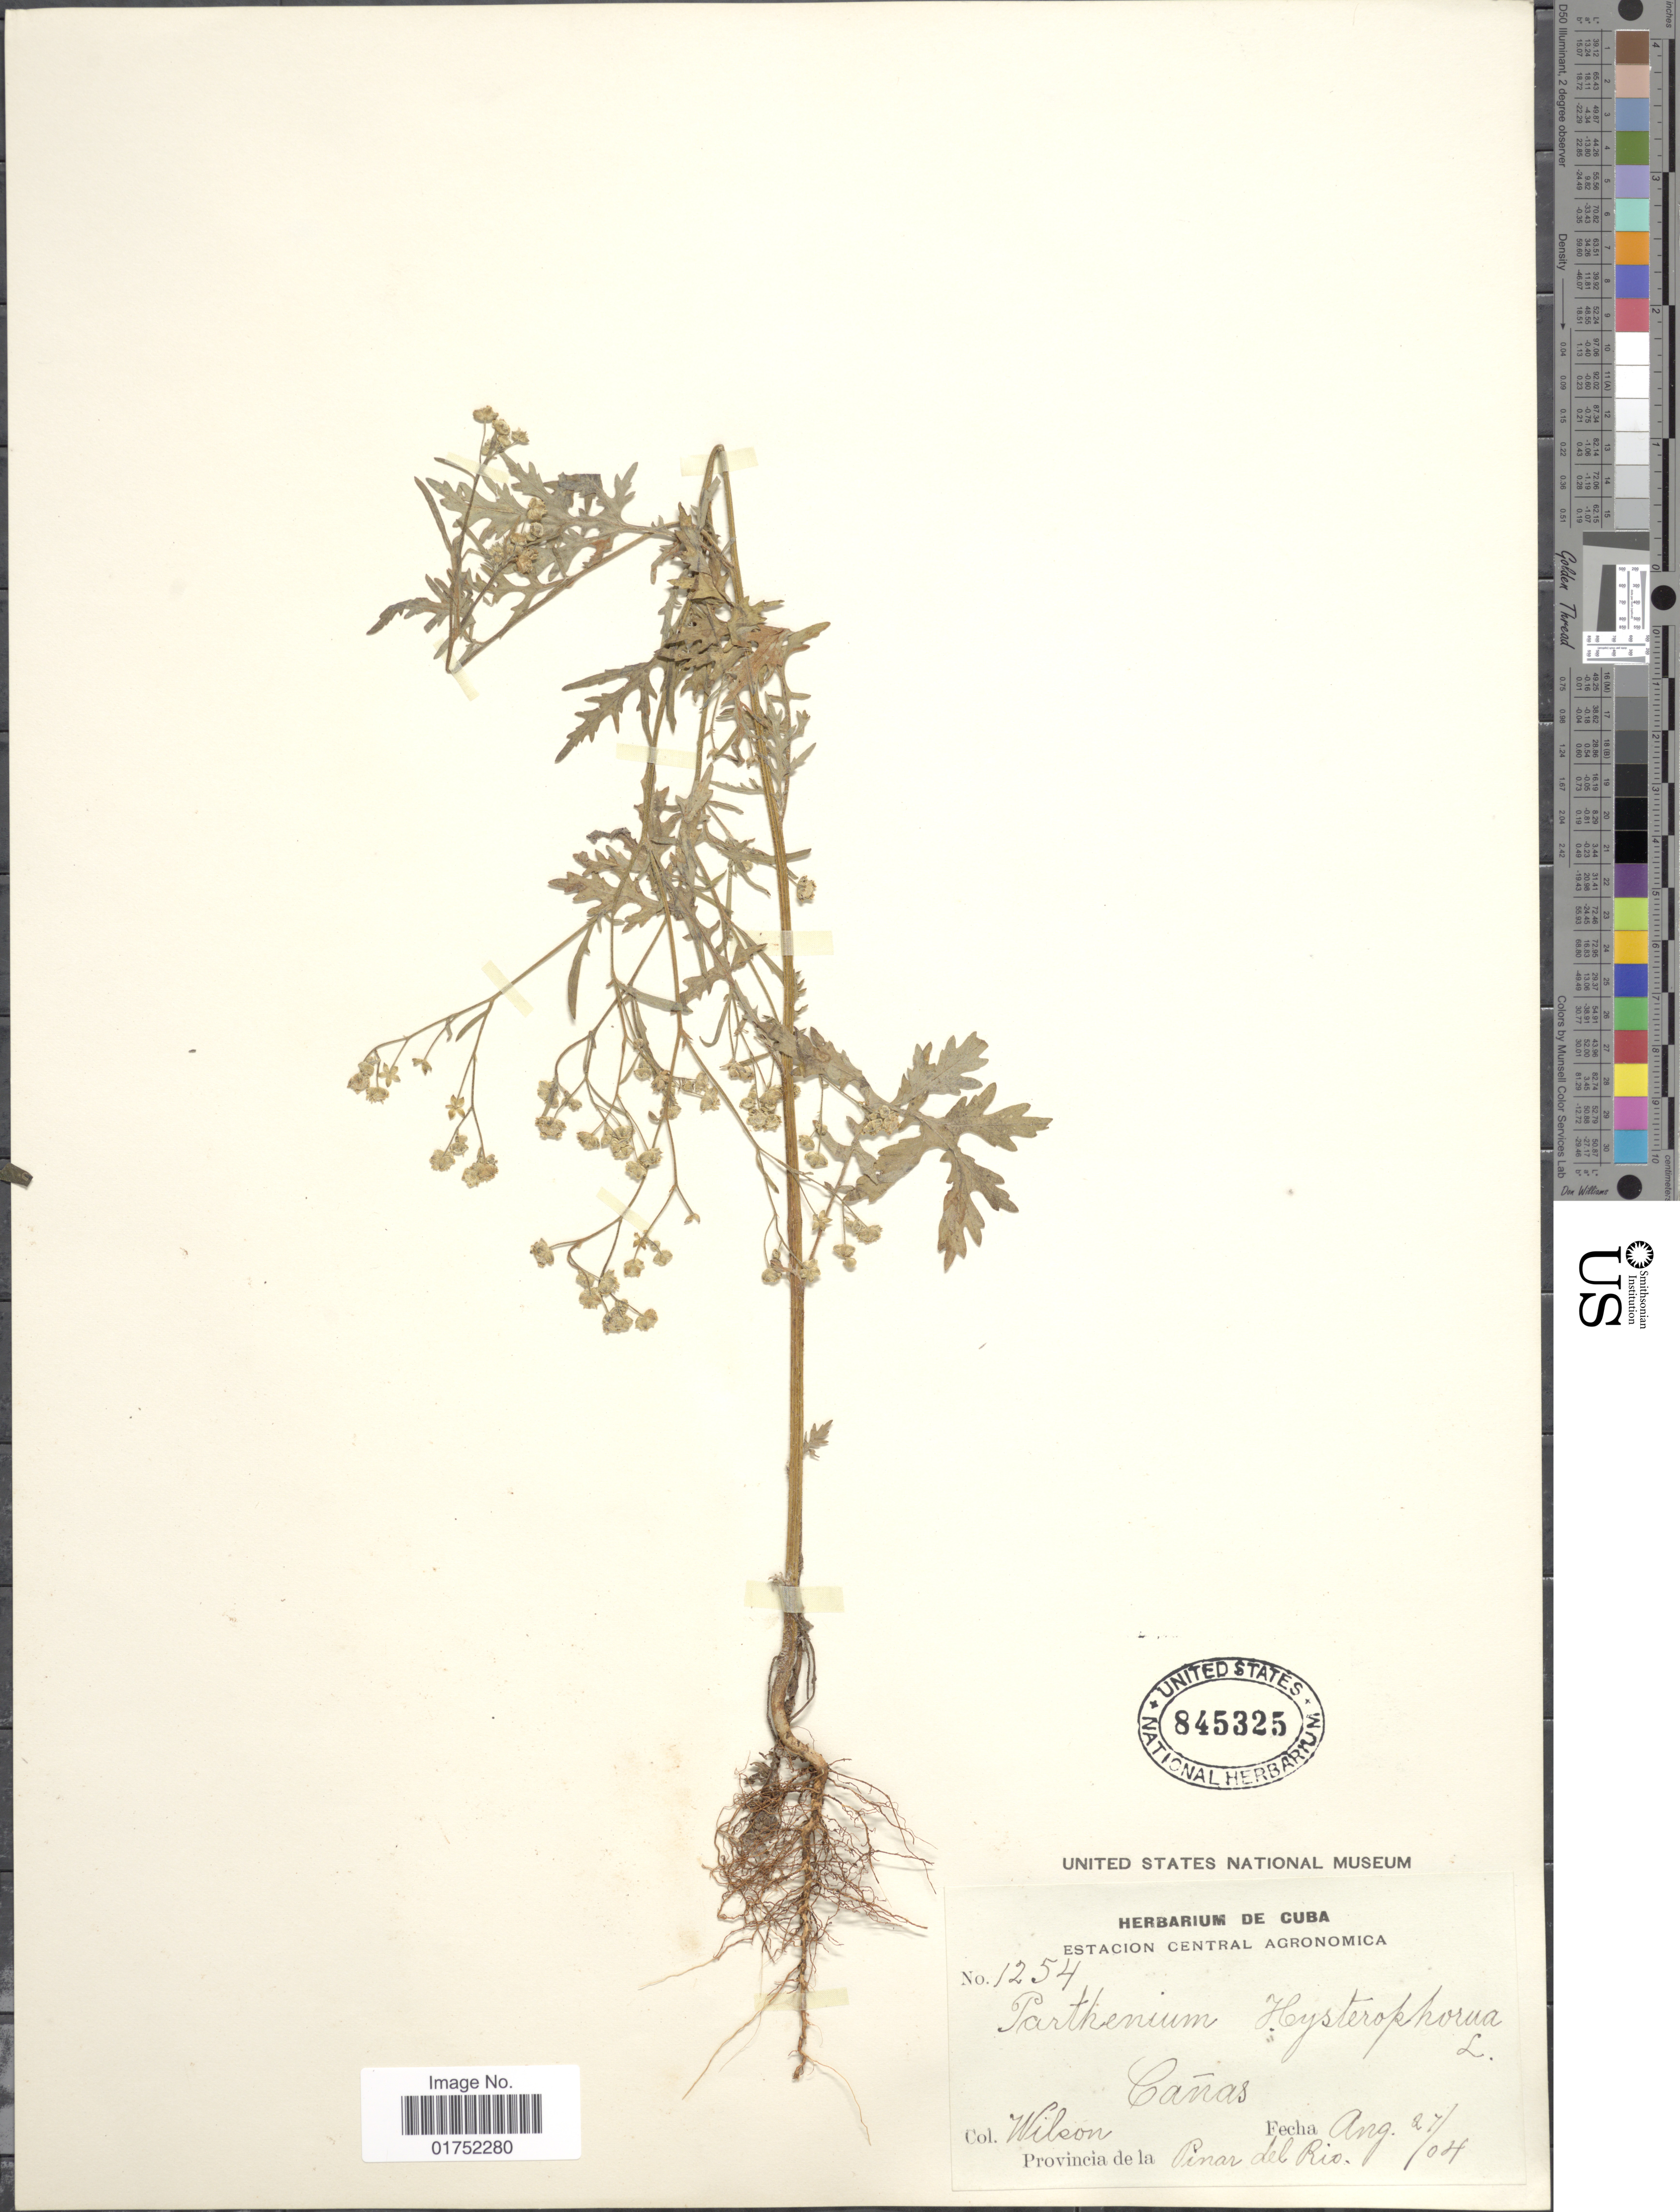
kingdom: Plantae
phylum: Tracheophyta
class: Magnoliopsida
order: Asterales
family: Asteraceae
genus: Parthenium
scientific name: Parthenium hysterophorus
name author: L.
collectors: -- Wilson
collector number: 1254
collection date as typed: Transcribed d/m/y: 27/8/04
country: Cuba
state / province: Pinar del Río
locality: Canas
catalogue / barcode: US 845325